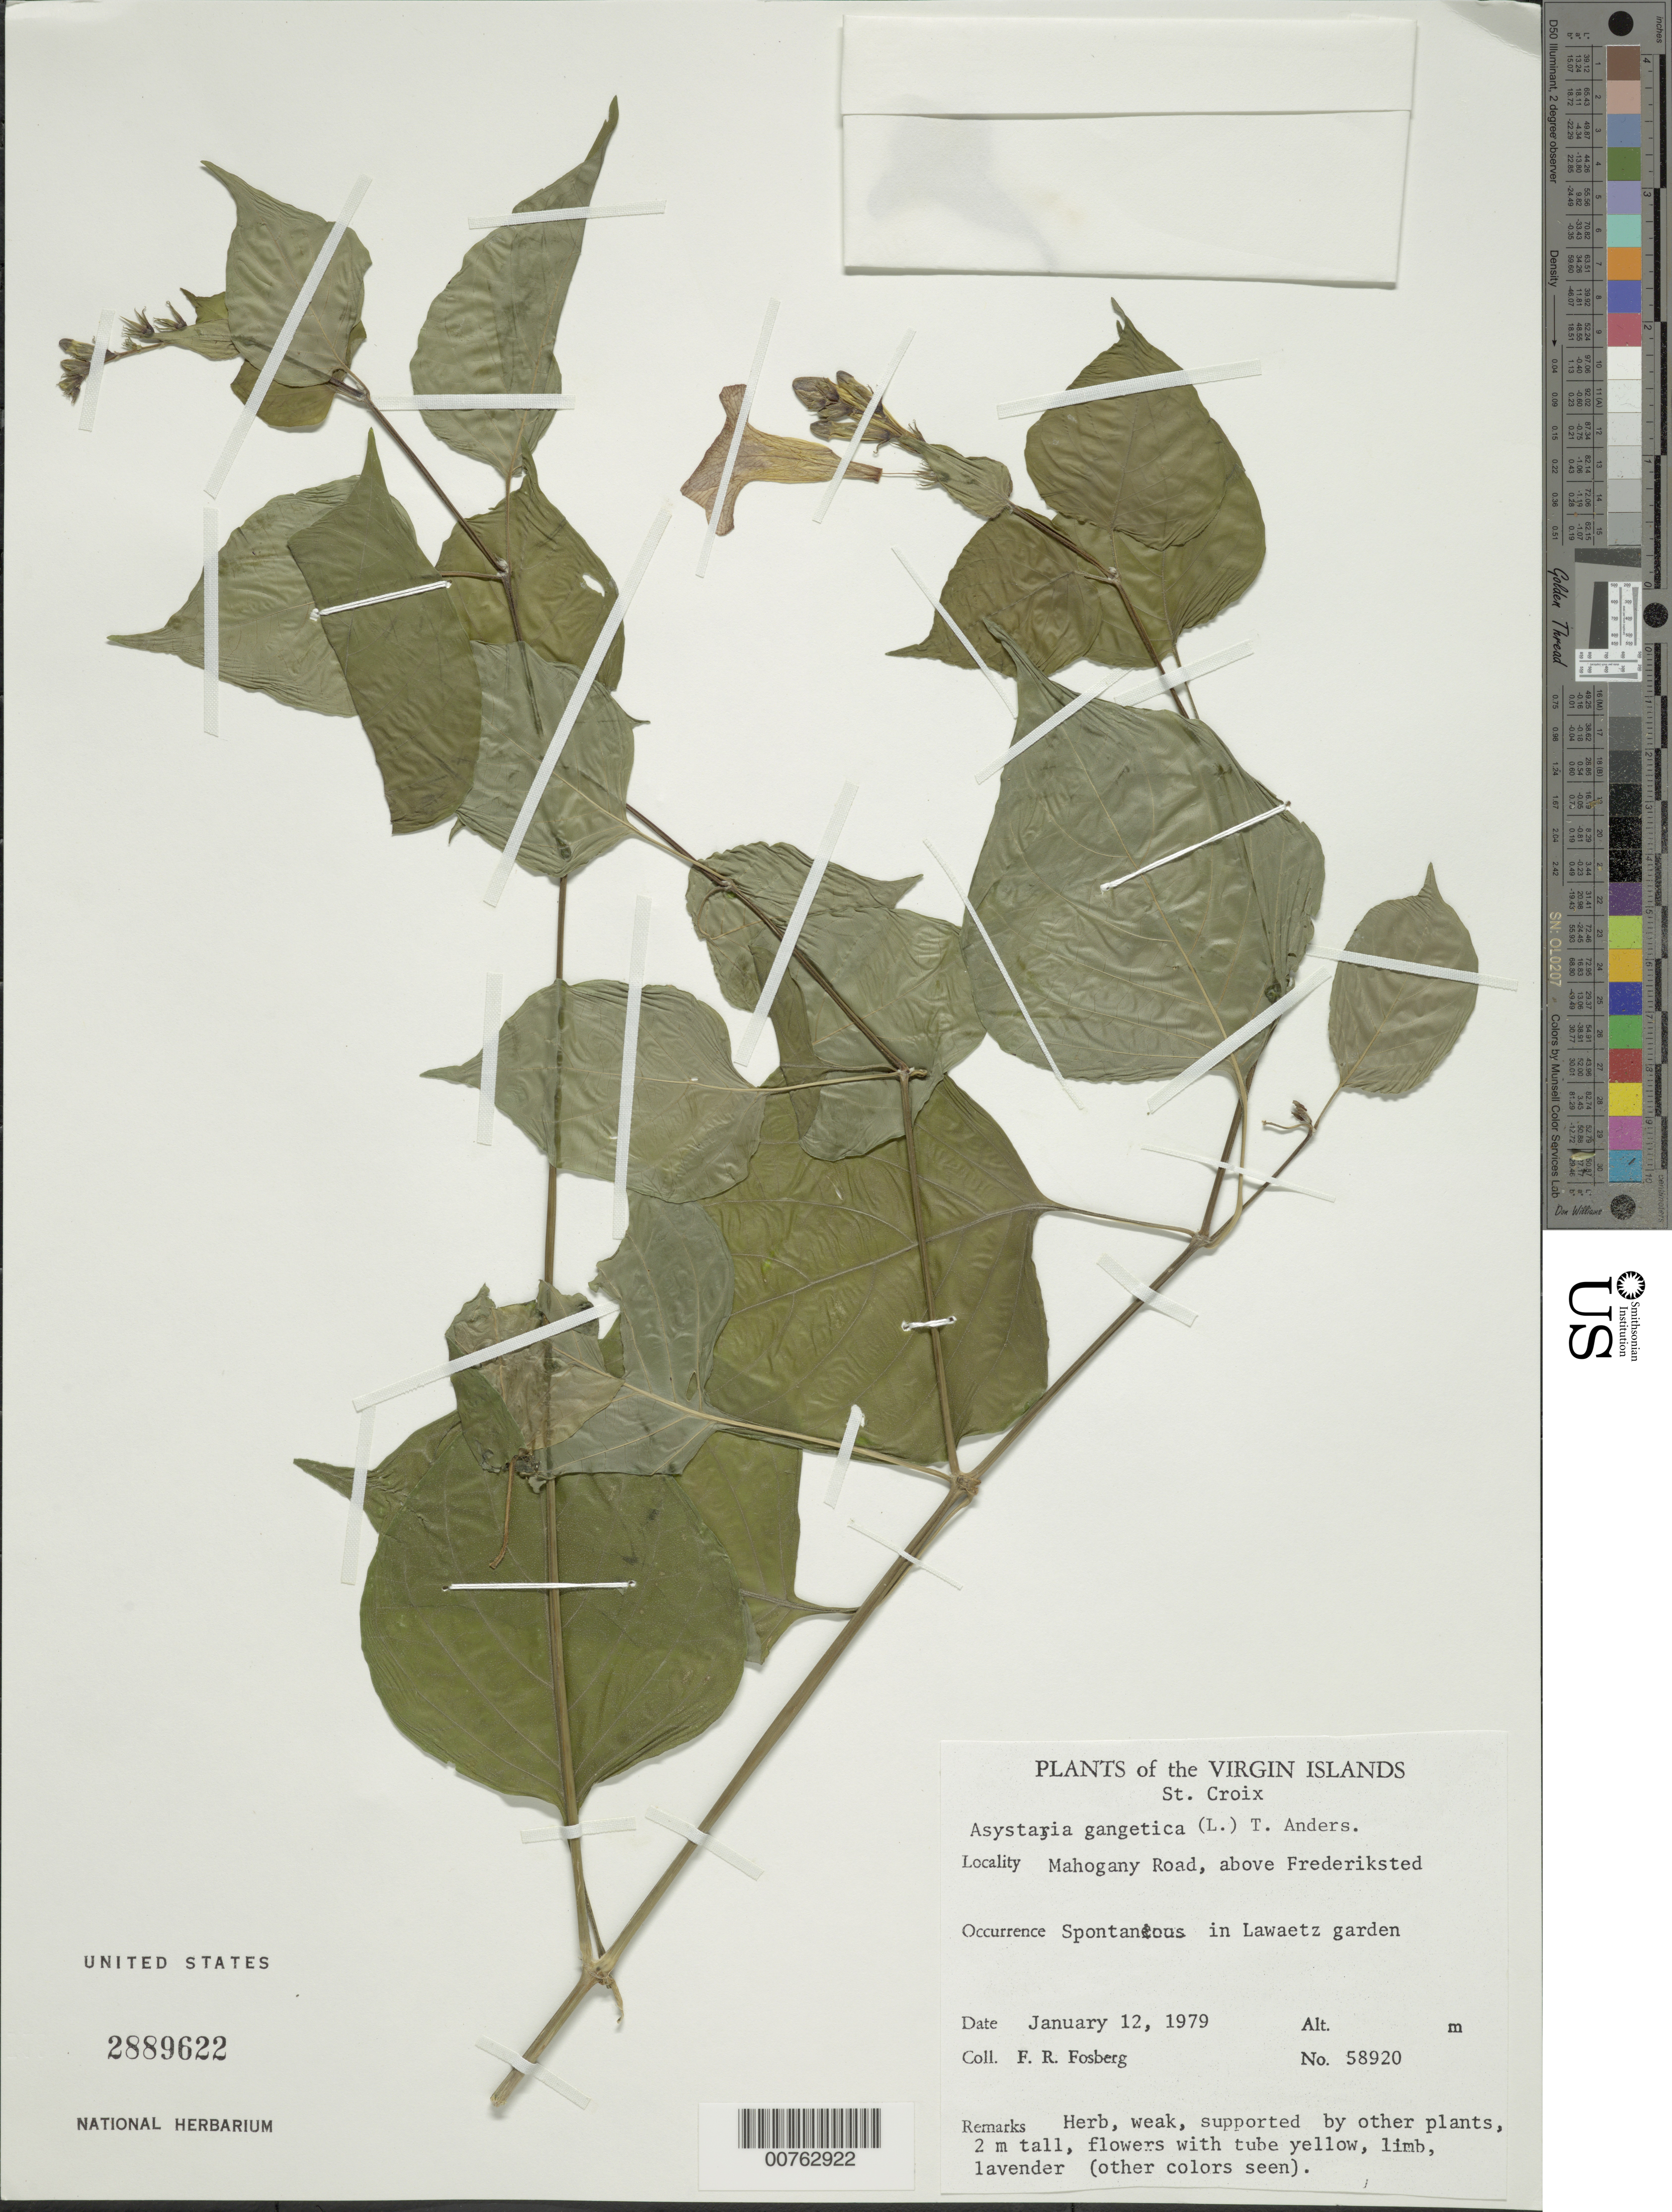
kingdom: Plantae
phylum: Tracheophyta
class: Magnoliopsida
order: Lamiales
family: Acanthaceae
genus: Asystasia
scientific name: Asystasia gangetica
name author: (L.) T. Anderson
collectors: F. R. Fosberg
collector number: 58920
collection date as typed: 12 Jan 1979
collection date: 1979-01-12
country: U.S. Virgin Islands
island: St. Croix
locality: Mahogany Road, above Frederiksted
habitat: Spontaneous in Lawaetz garden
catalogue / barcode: US 2889622